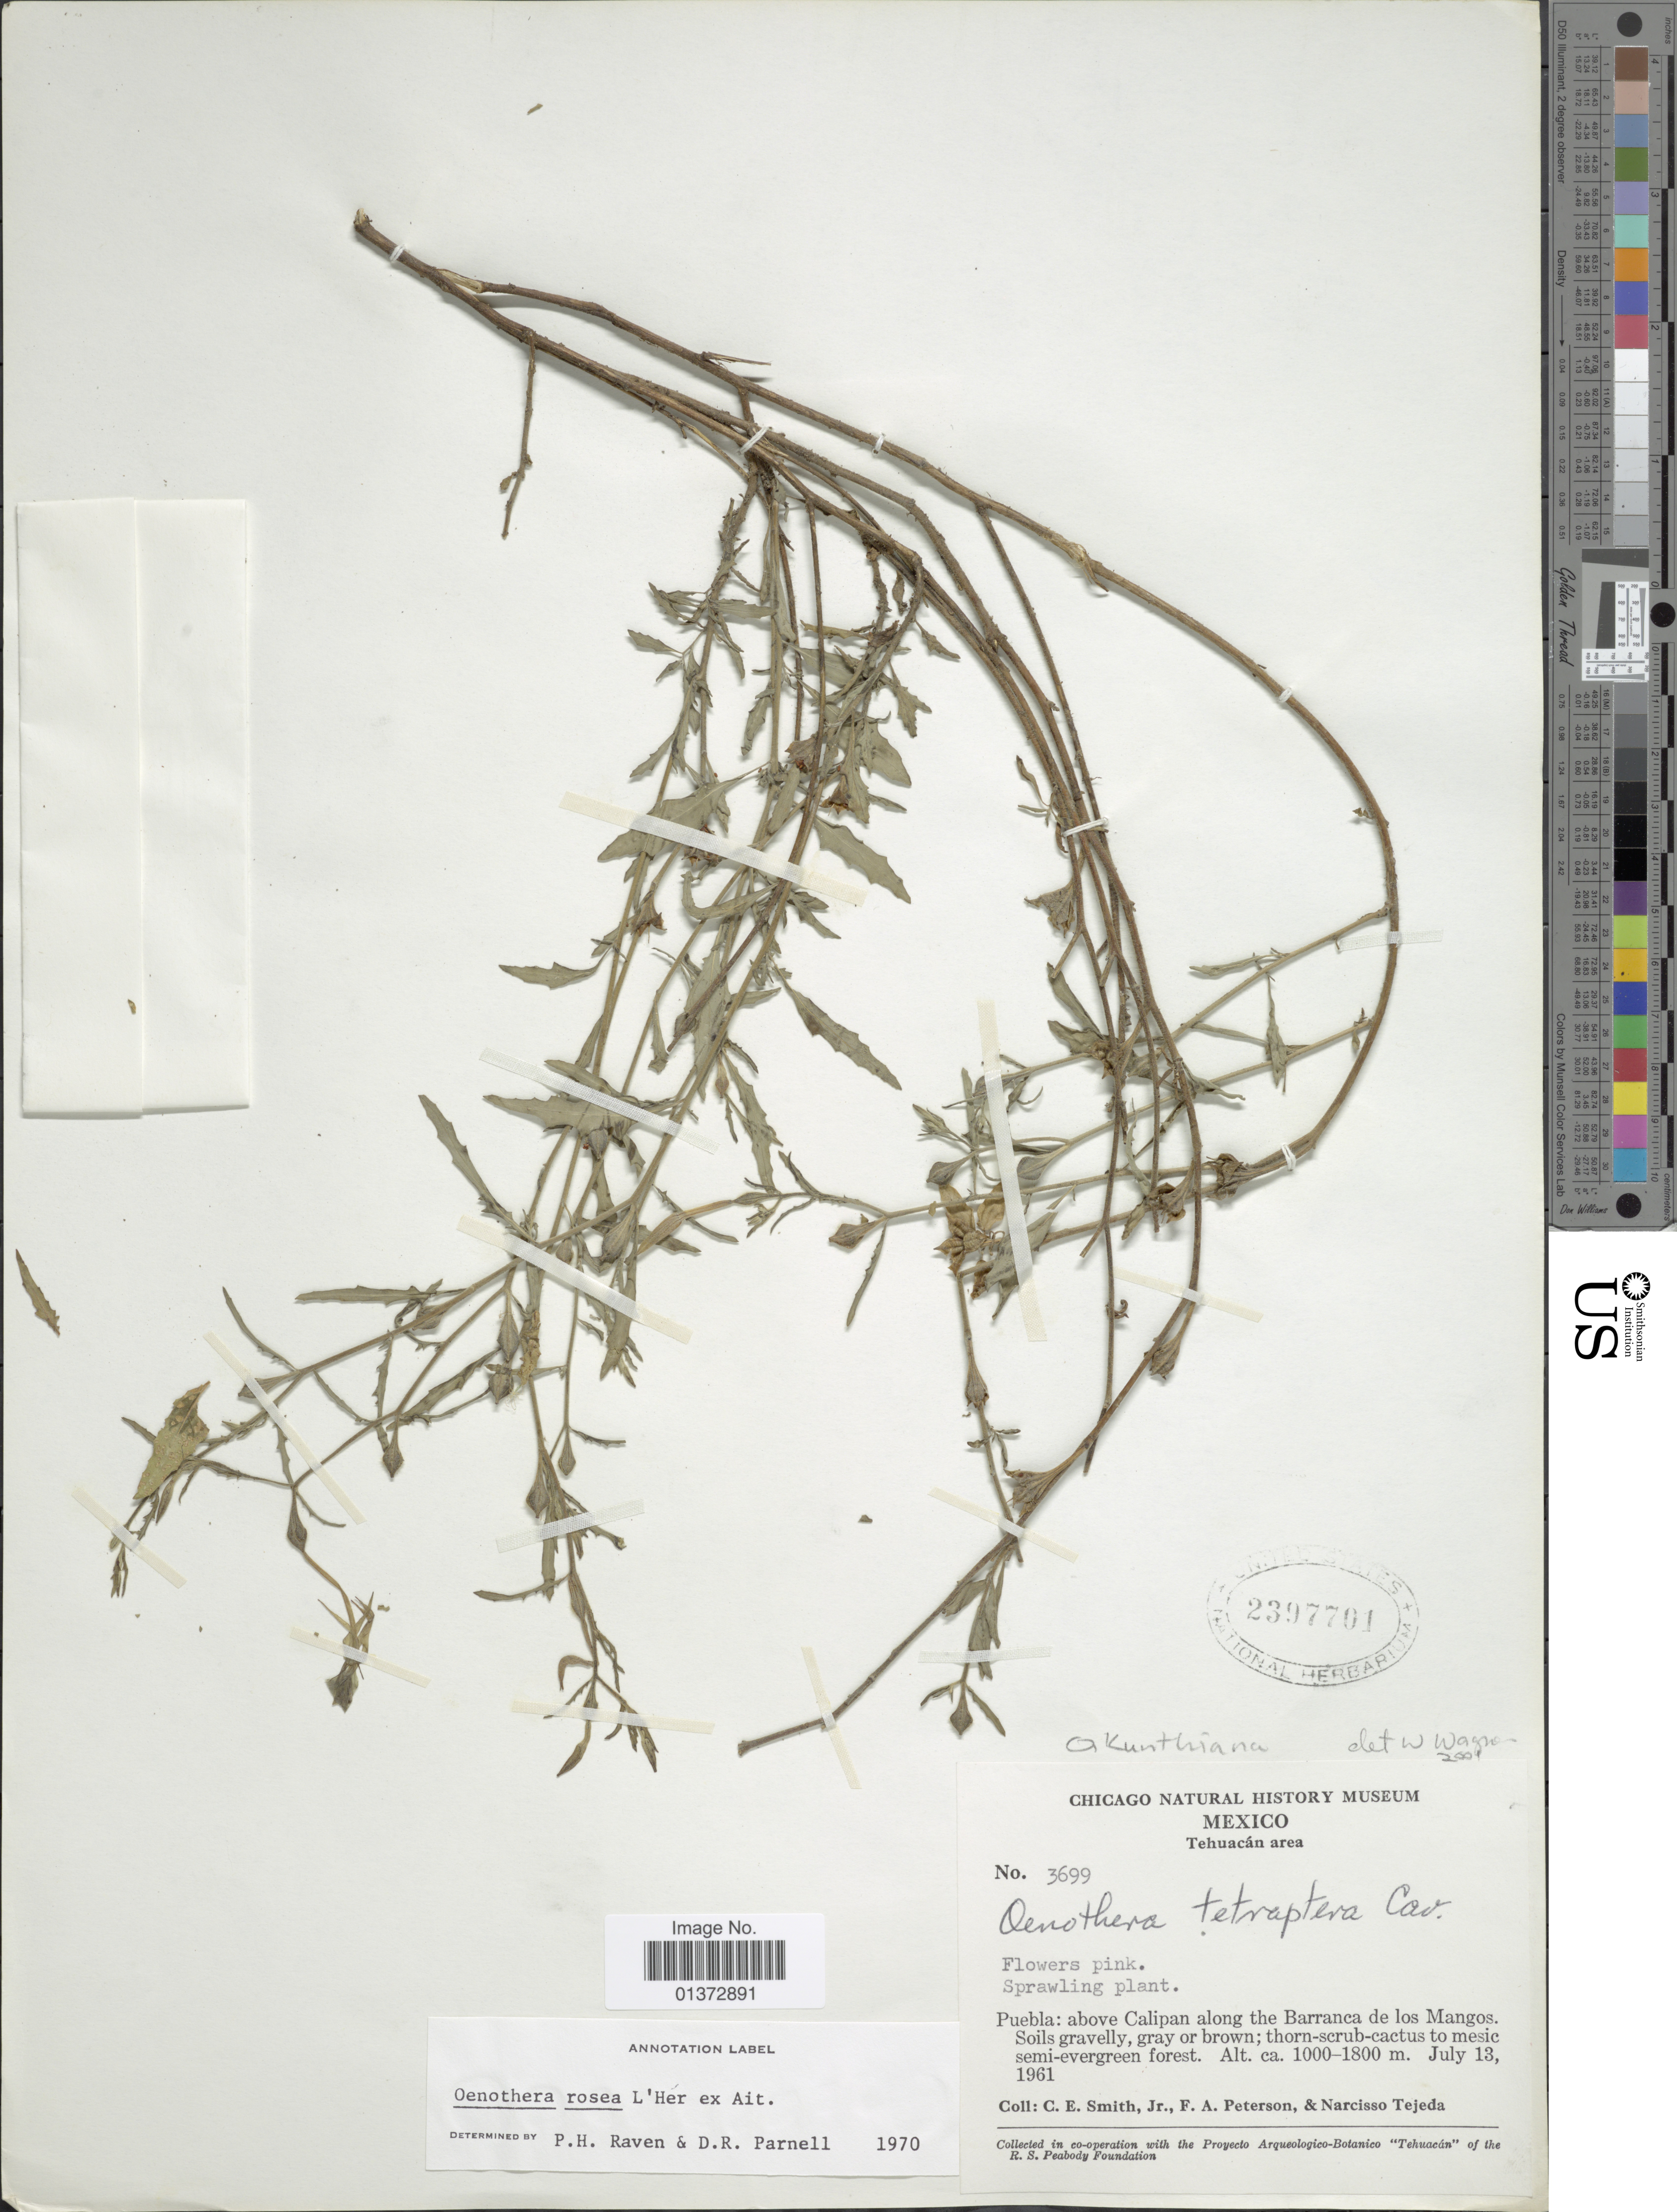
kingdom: Plantae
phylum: Tracheophyta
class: Magnoliopsida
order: Myrtales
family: Onagraceae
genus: Oenothera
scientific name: Oenothera kunthiana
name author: (Spach) Munz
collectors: C. E. Smith Jr., F. A. Peterson & N. Tejeda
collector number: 3699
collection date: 1961-07-13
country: Mexico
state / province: Puebla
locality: Tehuacán area, above Calipan along the Barranca de los Mangos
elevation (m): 1000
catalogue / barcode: US 2397701